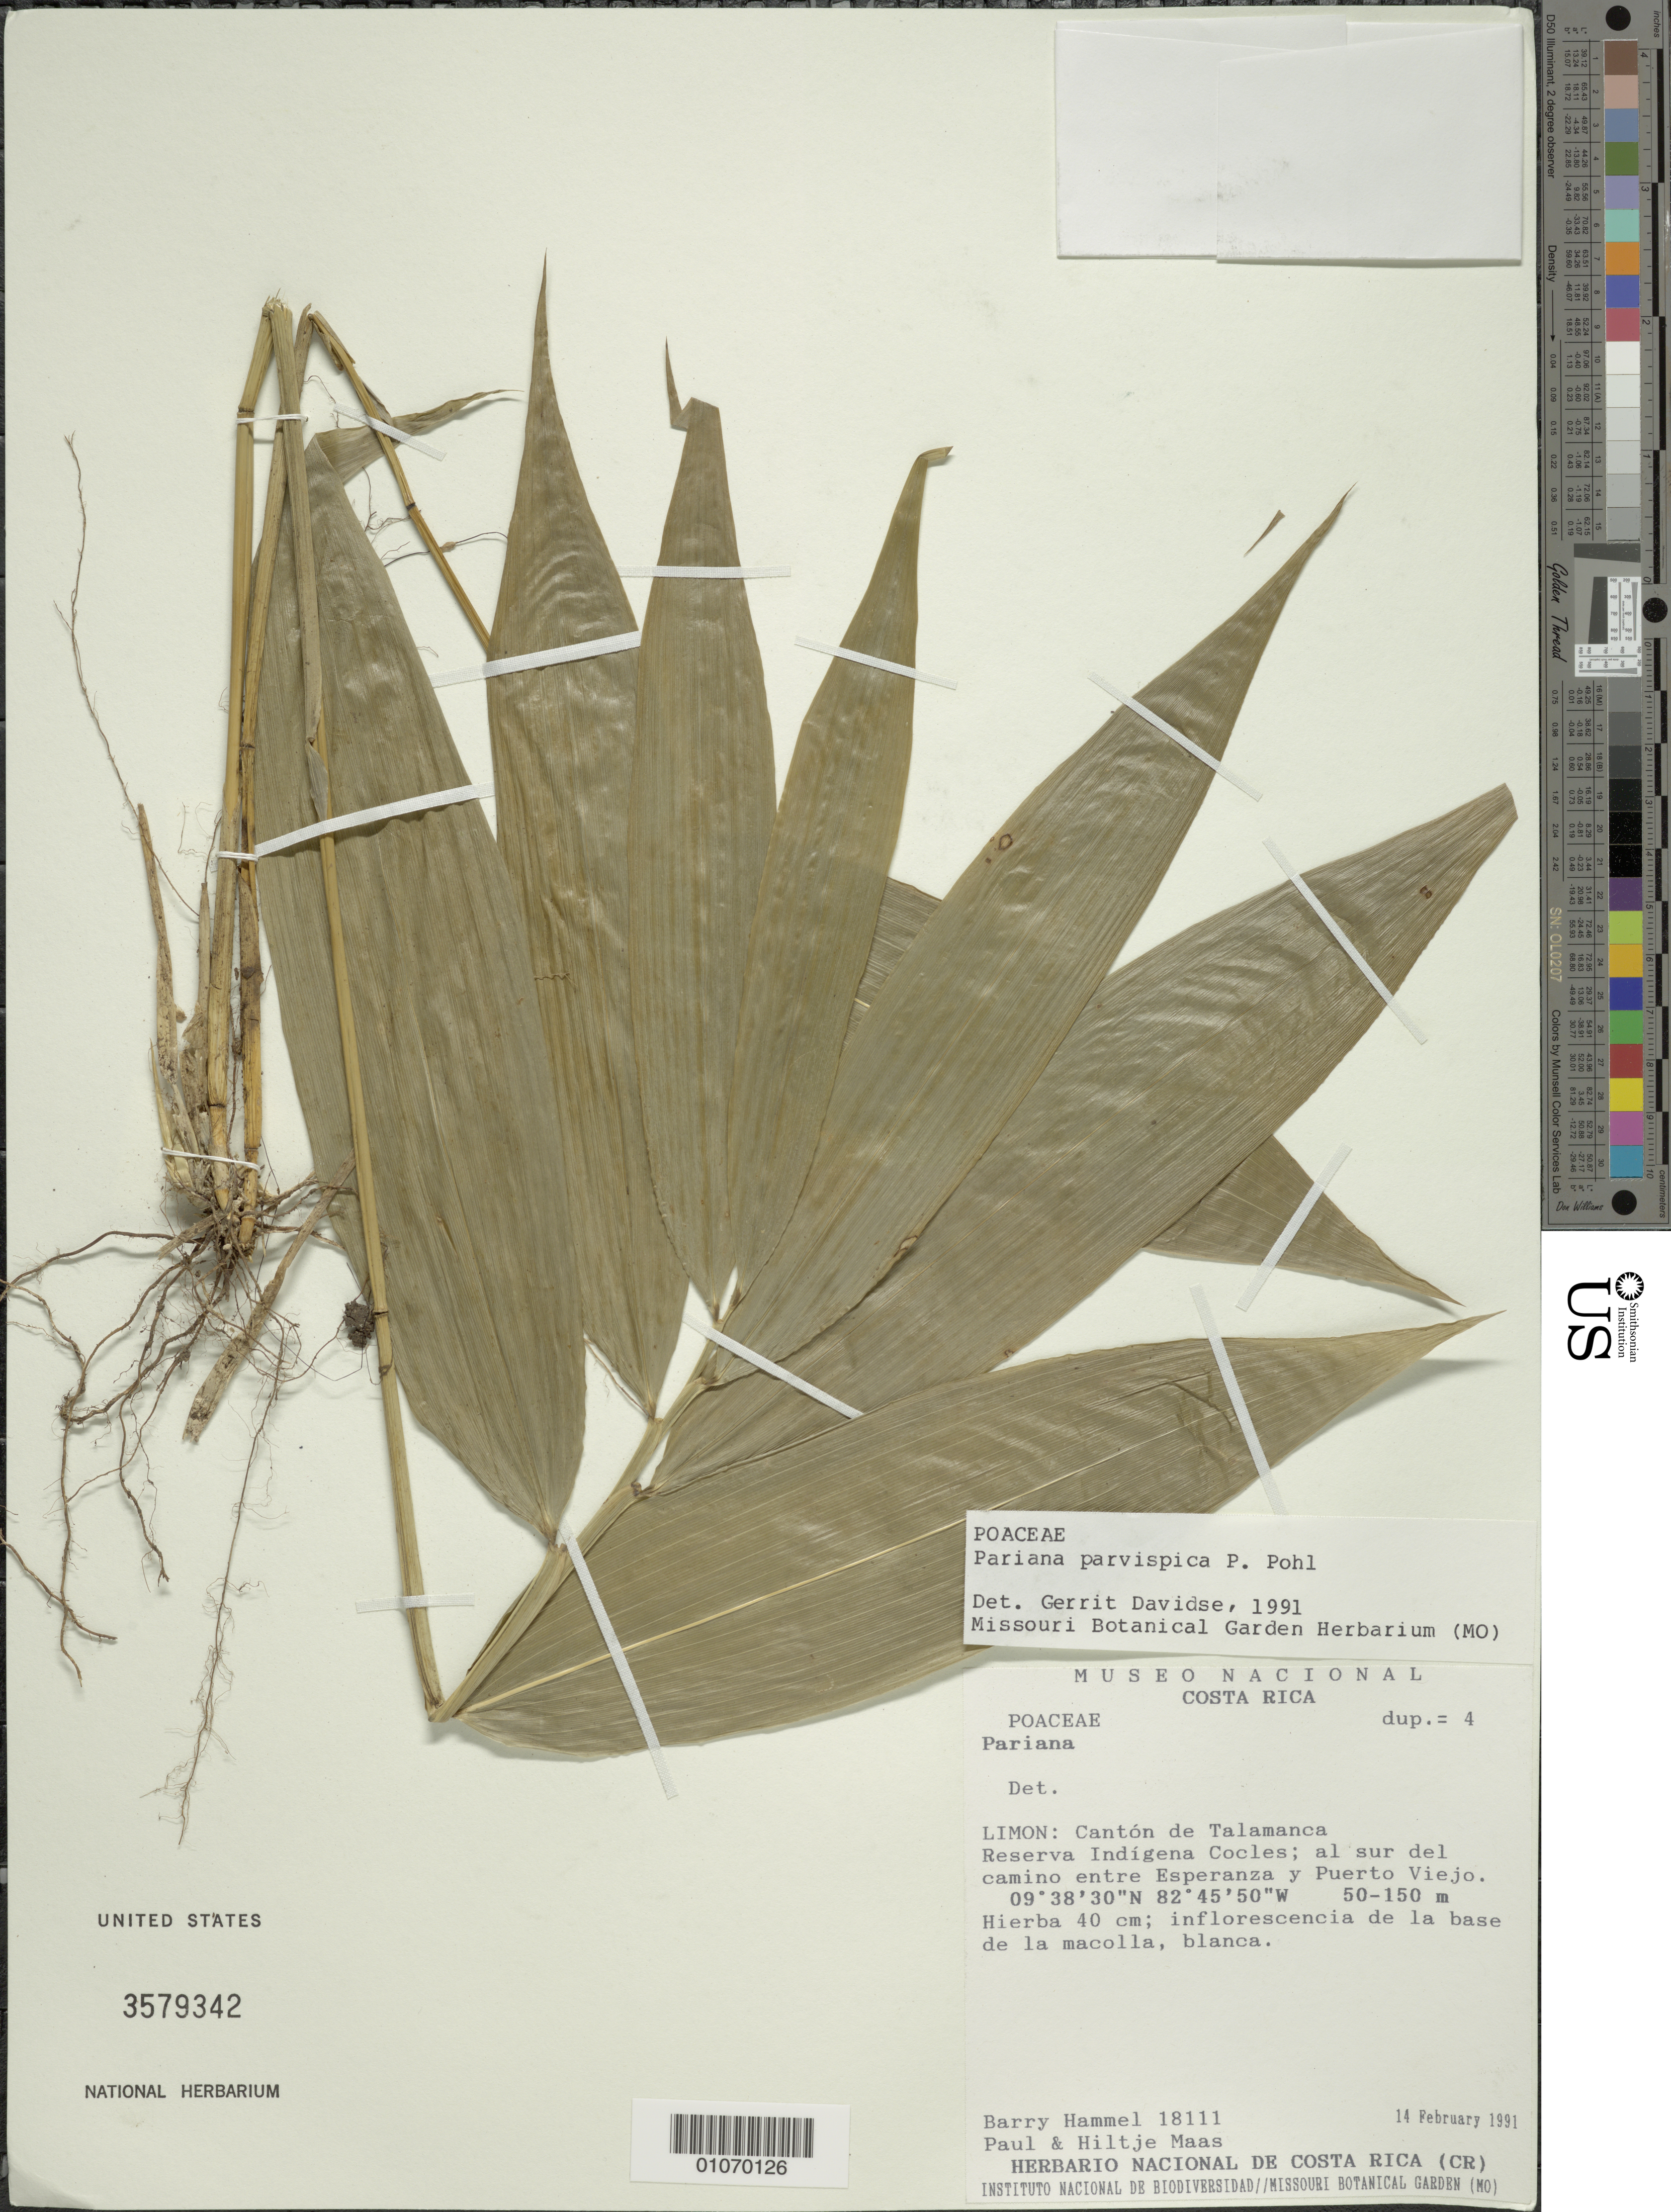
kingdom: Plantae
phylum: Tracheophyta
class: Liliopsida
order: Poales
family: Poaceae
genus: Pariana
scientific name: Pariana parvispica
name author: R.W. Pohl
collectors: B. Hammel, P. Maas & H. Maas van de Kamer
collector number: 18111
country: Costa Rica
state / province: Limón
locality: Canton de Talamanca, Reserva Indigena Cocles, al sure del camino between Esperanza and Puerto Viejo.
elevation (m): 50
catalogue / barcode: US 3579342